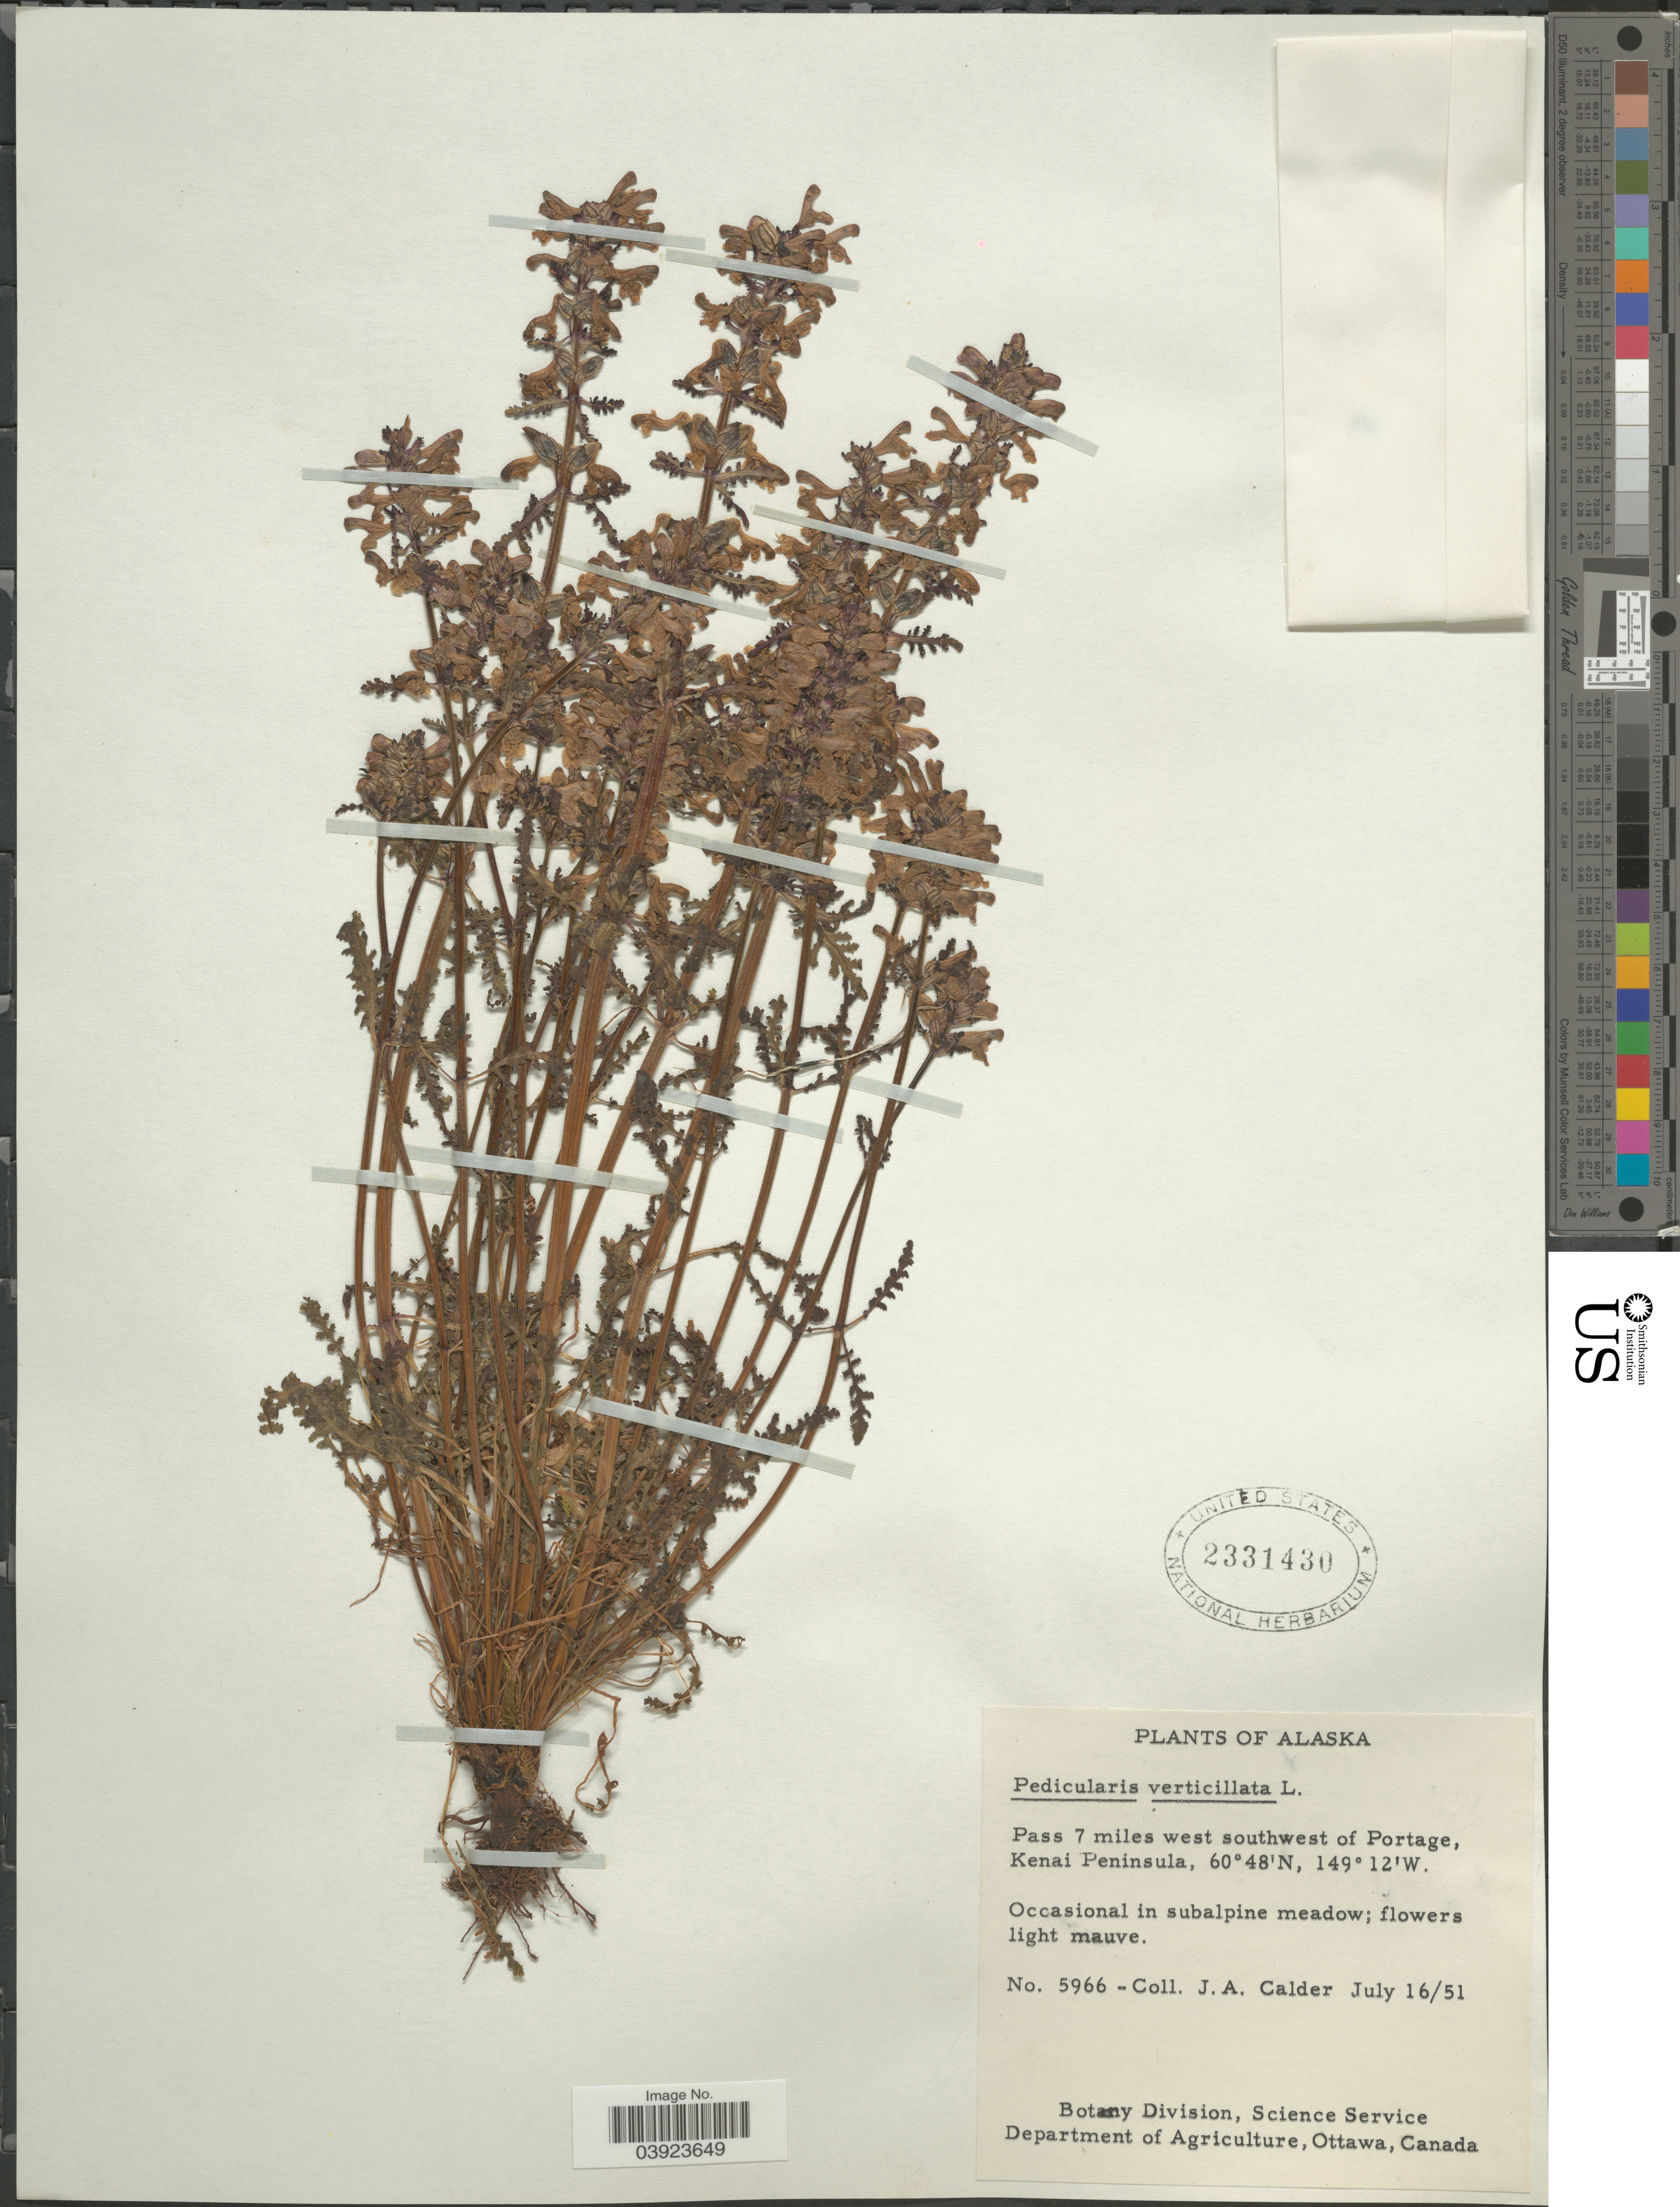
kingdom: Plantae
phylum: Tracheophyta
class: Magnoliopsida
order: Lamiales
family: Orobanchaceae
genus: Pedicularis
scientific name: Pedicularis verticillata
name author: L.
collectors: J. A. Calder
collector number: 5966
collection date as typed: Transcribed d/m/y: 16/7/51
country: United States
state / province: Alaska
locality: Pass 7 miles west southwest of Portage, Kenai Peninsula.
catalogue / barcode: US 2331430